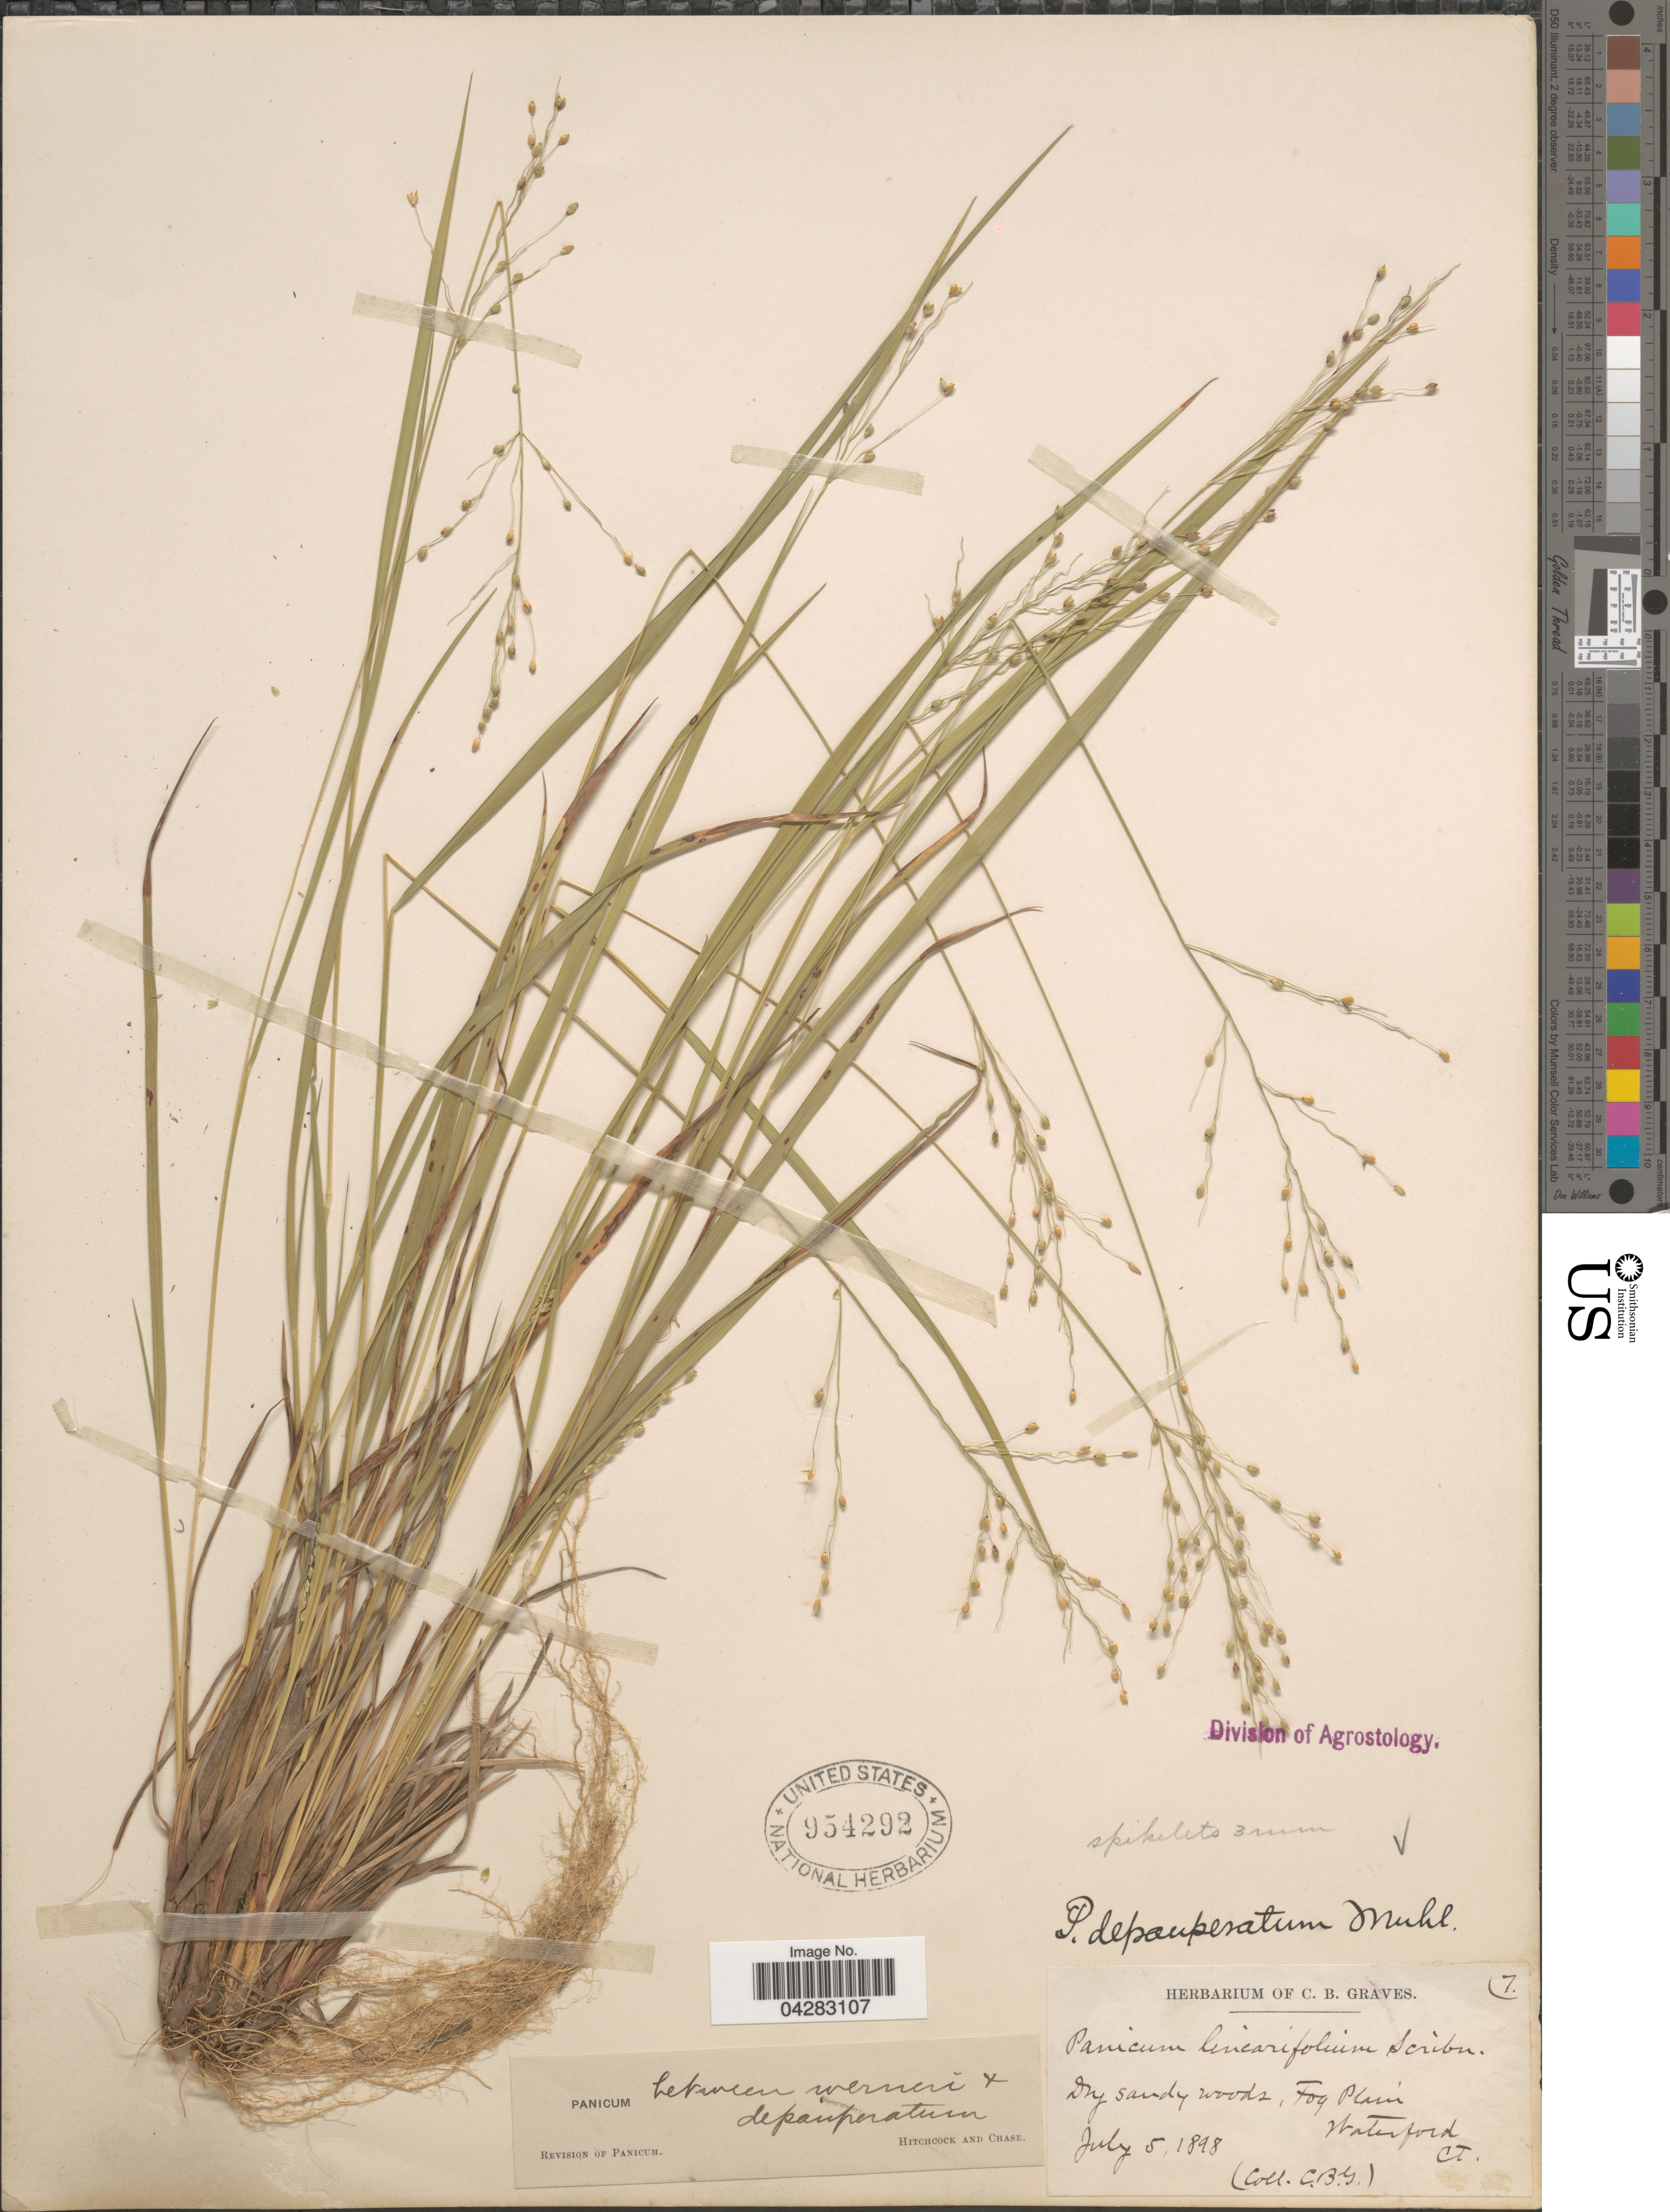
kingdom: Plantae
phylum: Tracheophyta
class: Liliopsida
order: Poales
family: Poaceae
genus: Dichanthelium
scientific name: Dichanthelium linearifolium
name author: (Scribn.) Gould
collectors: C. Graves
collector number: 7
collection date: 1898-07-05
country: United States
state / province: Connecticut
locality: Dry sandy woods, Fog Plain. Waterford.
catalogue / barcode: US 954292